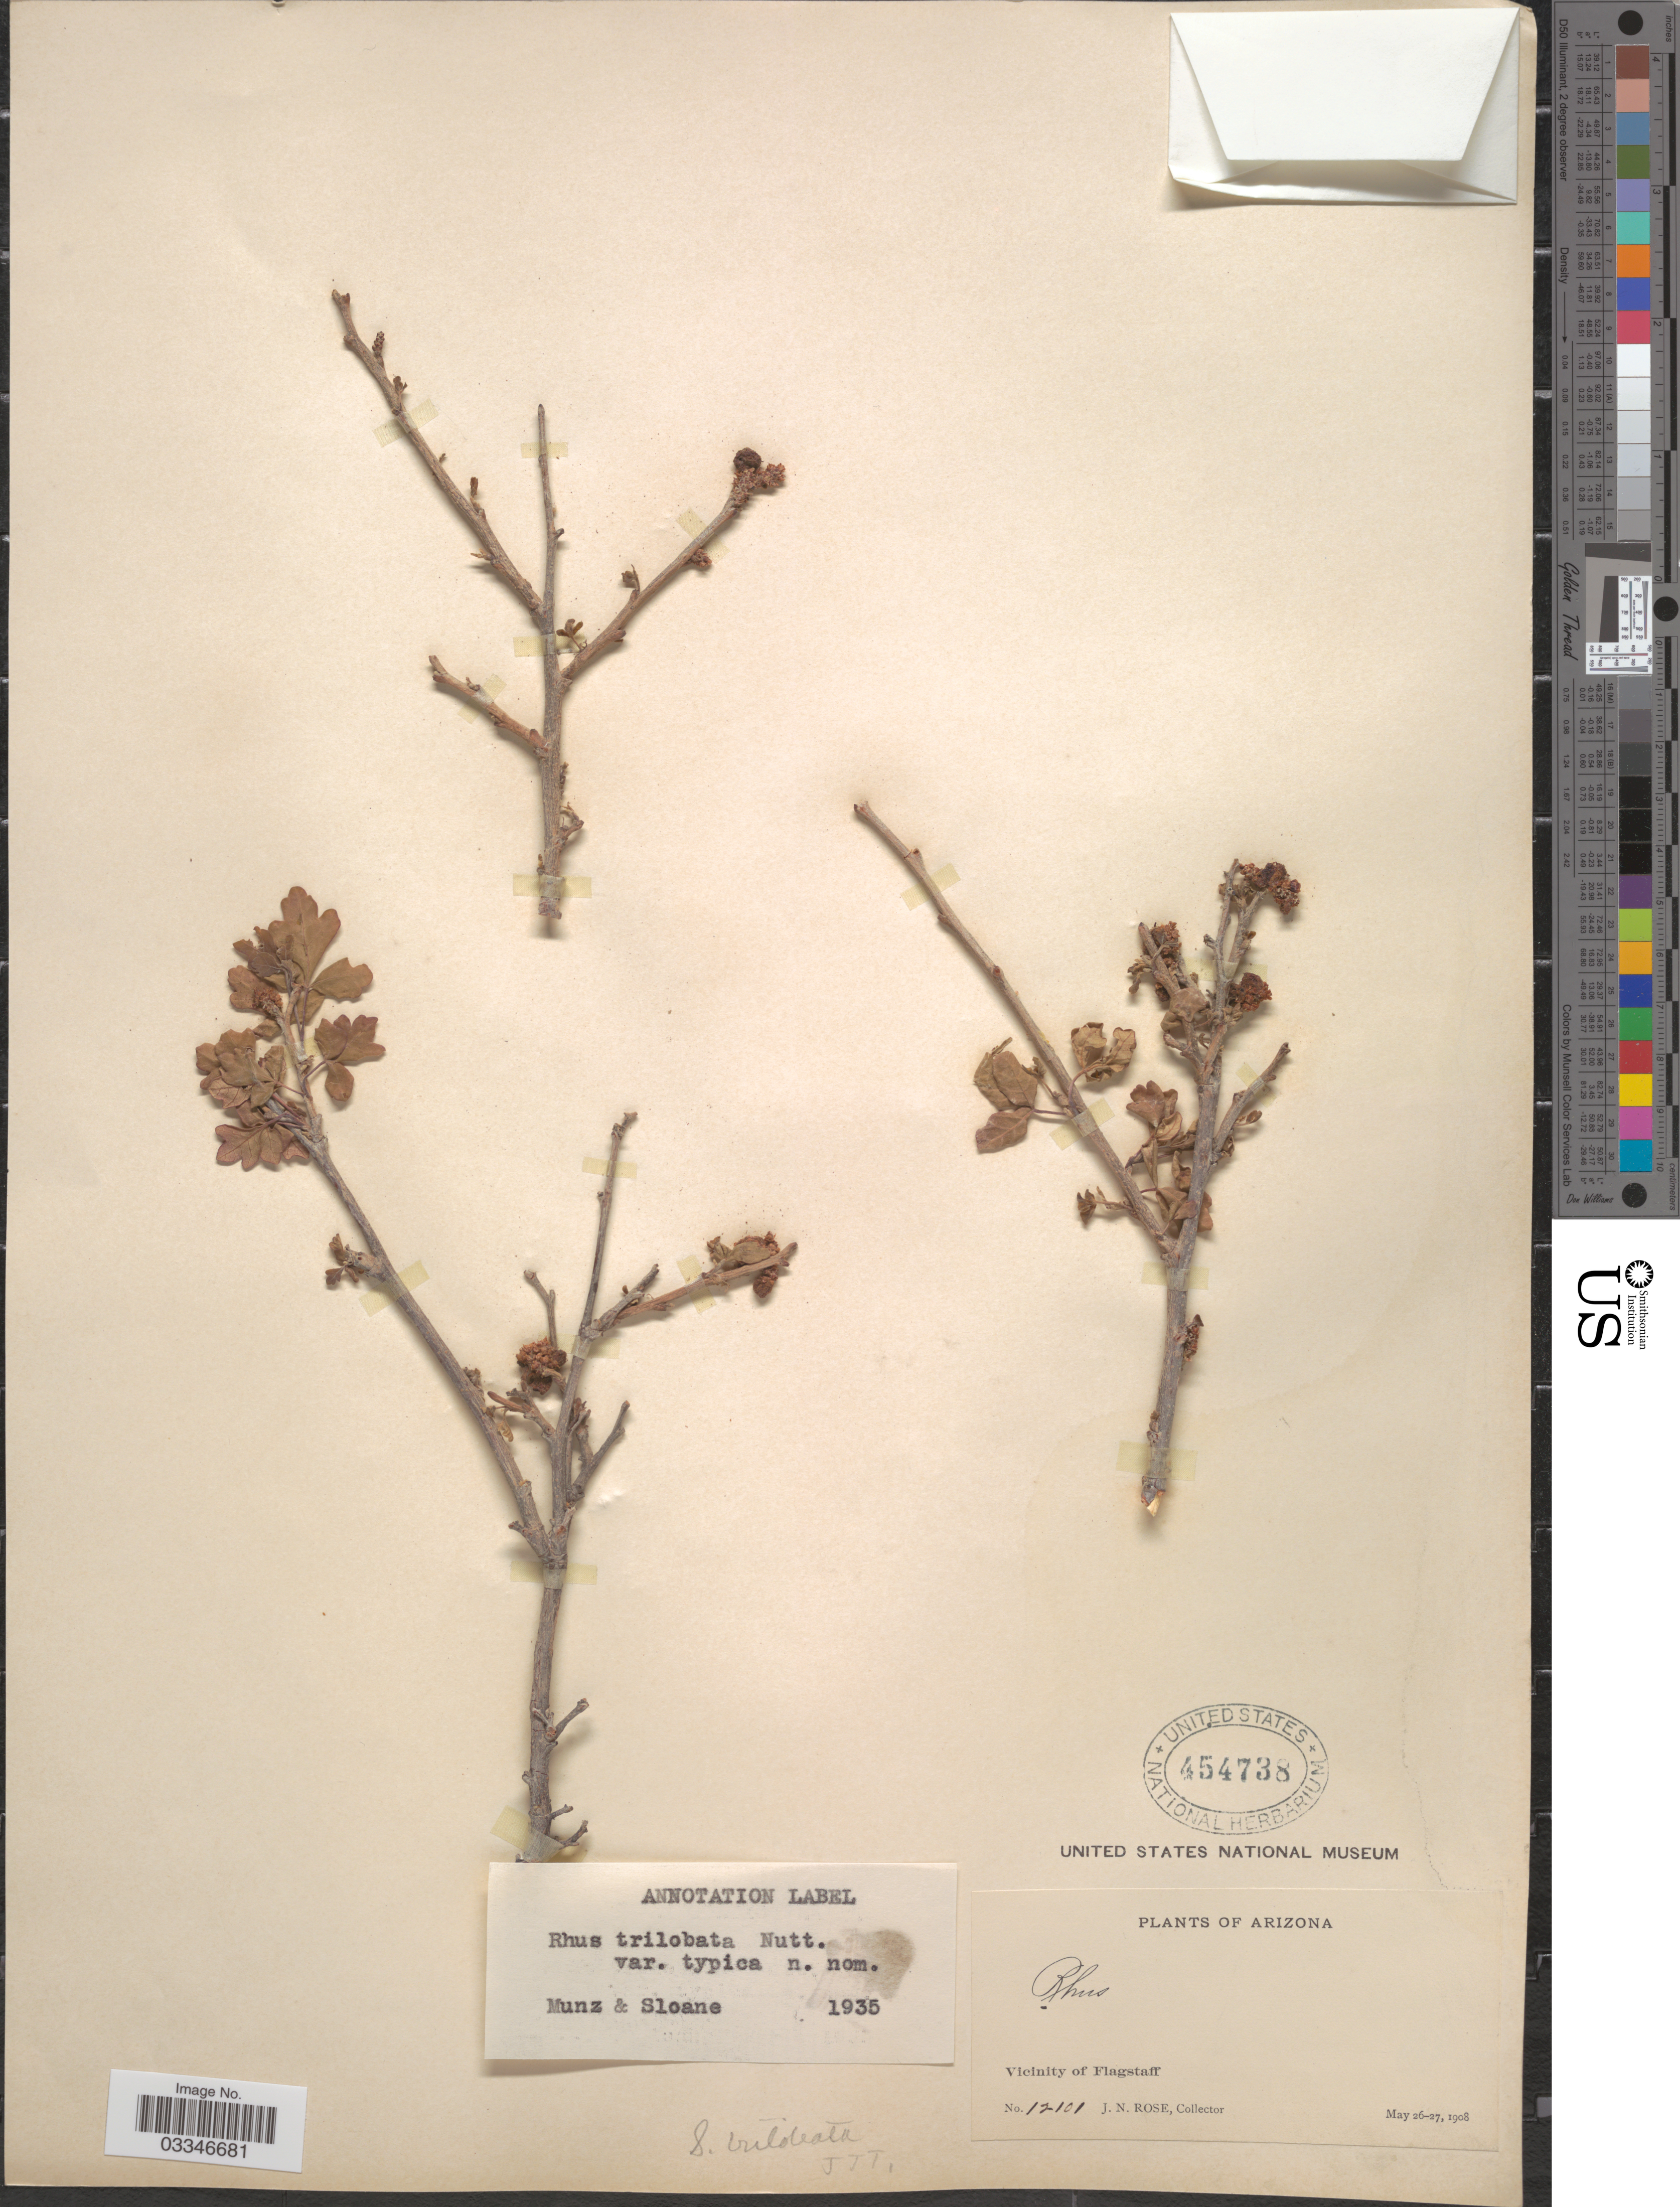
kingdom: Plantae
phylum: Tracheophyta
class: Magnoliopsida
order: Sapindales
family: Anacardiaceae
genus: Rhus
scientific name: Rhus trilobata var. typica Munz & Sloane ined.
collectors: J. N. Rose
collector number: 12101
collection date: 1908-05-26/1908-05-27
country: United States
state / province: Arizona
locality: Vicinity of Flagstaff.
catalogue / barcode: US 454738